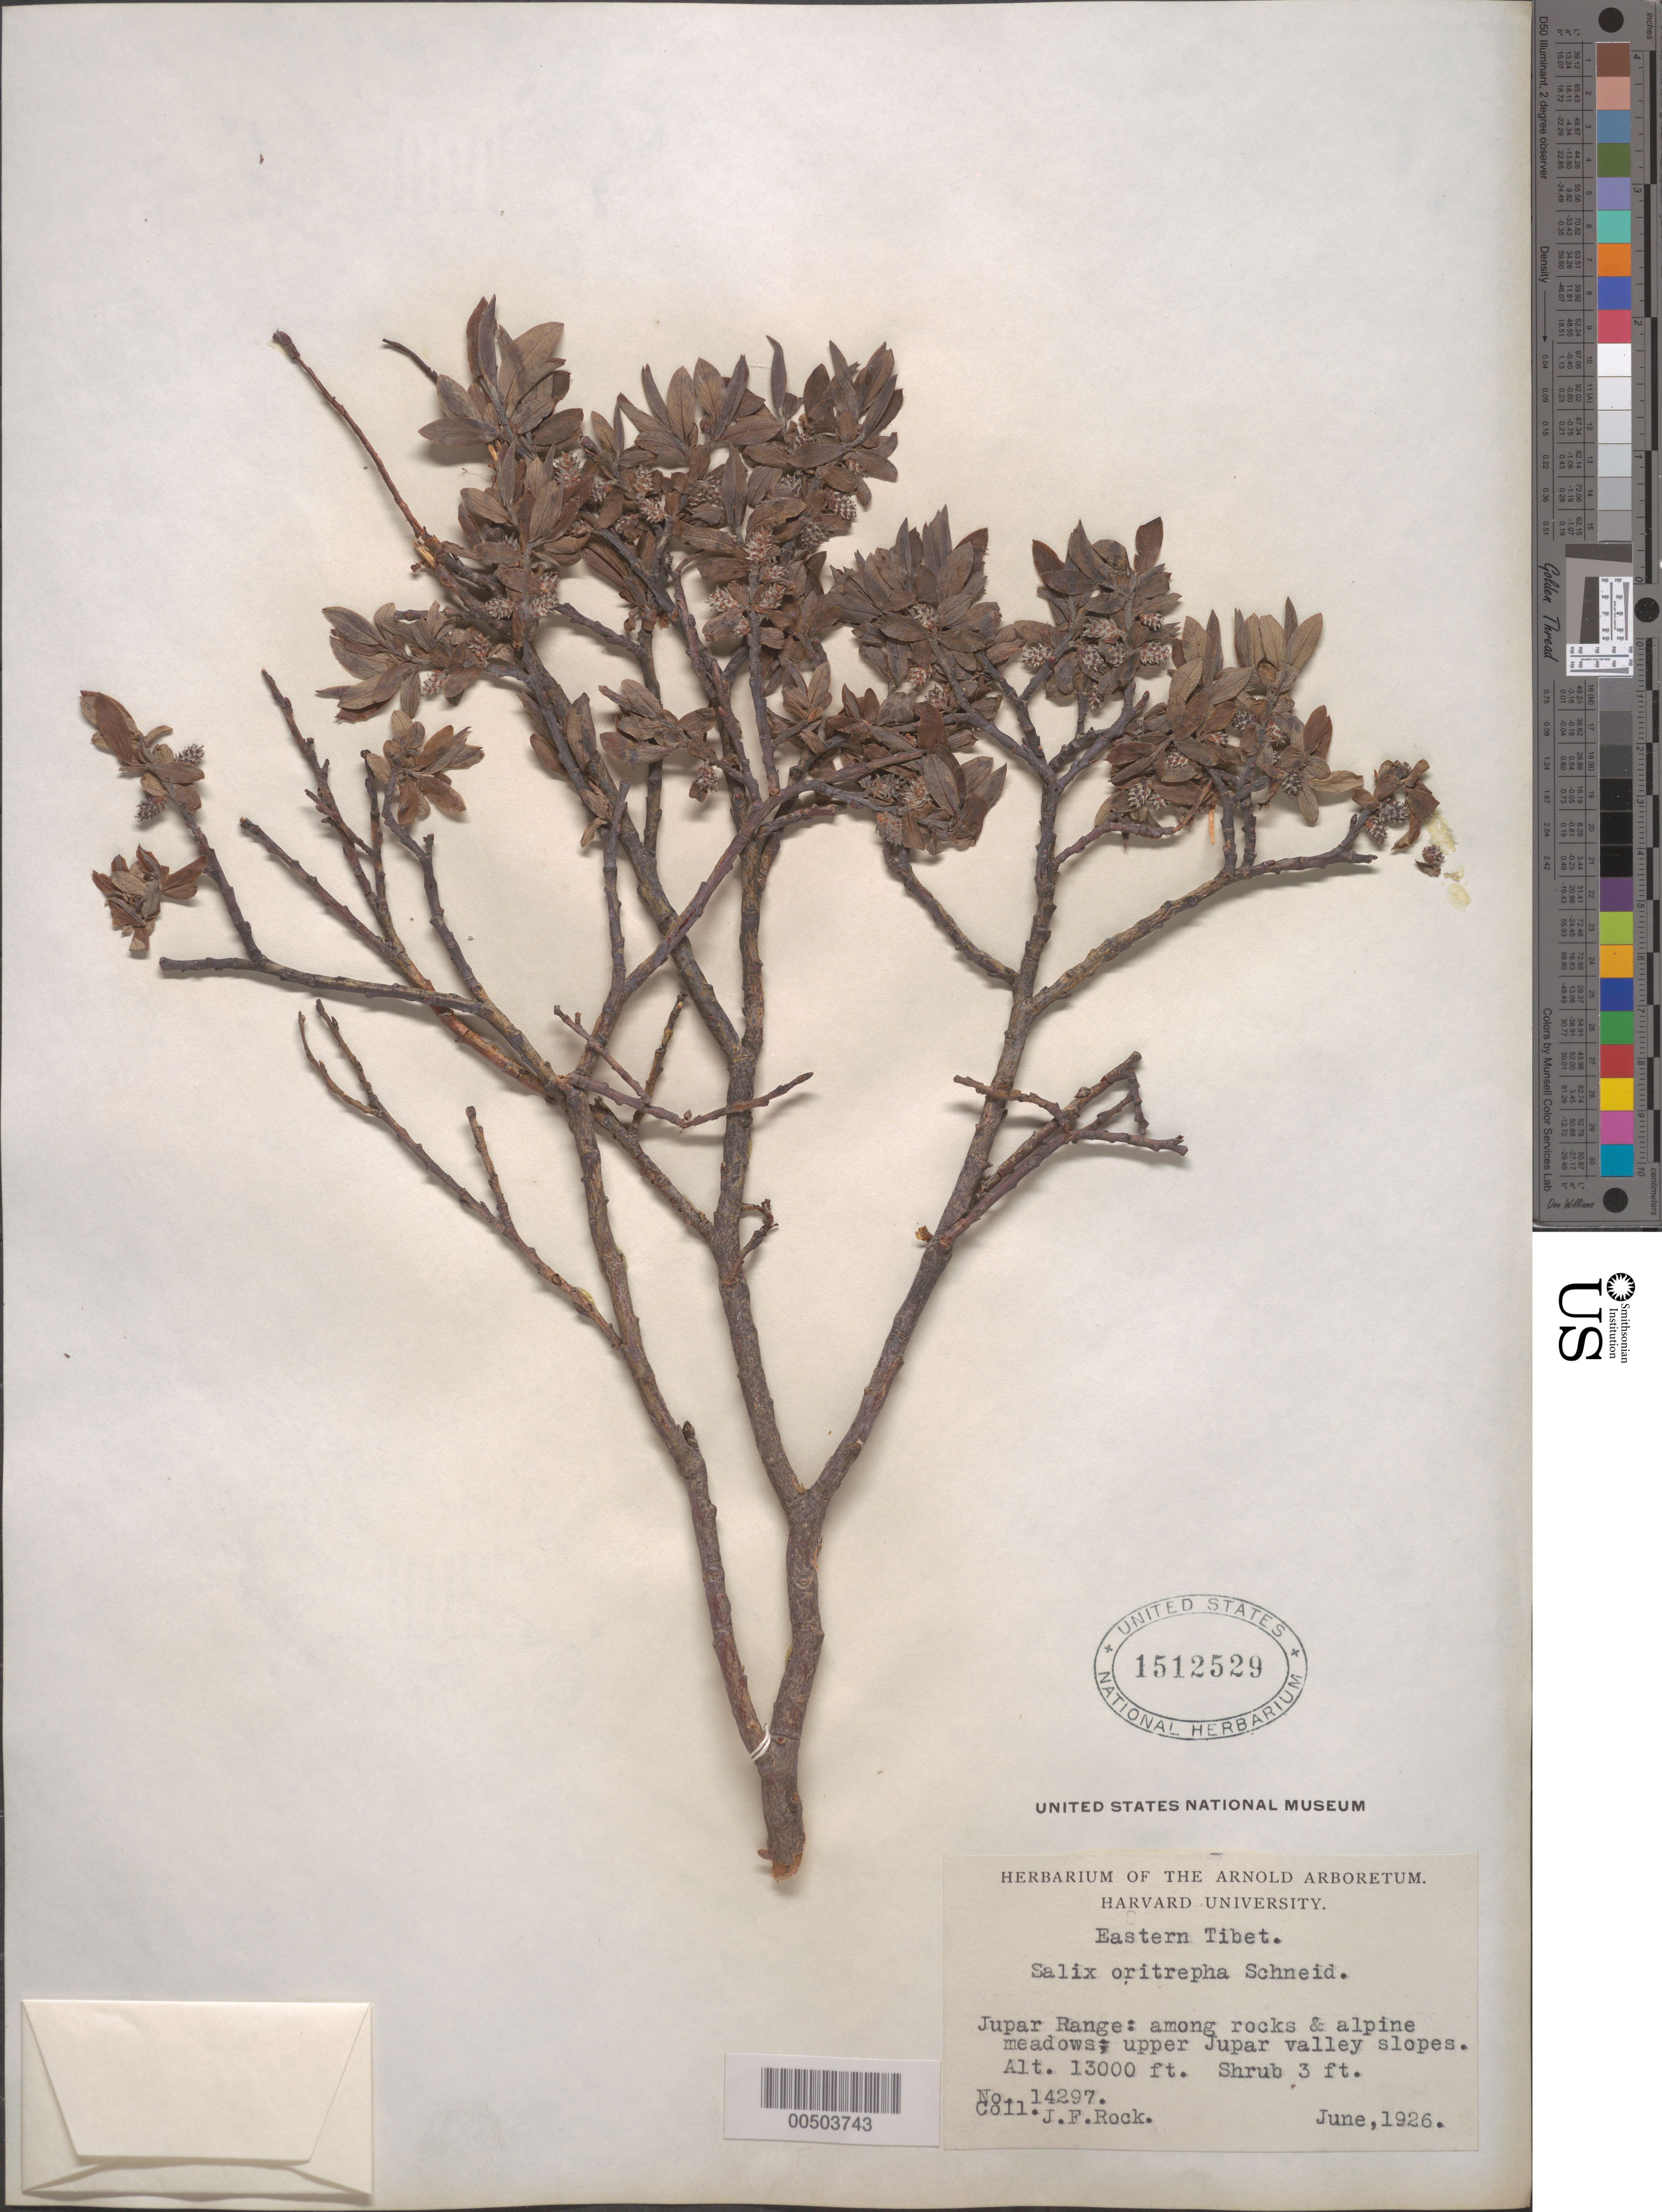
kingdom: Plantae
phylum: Tracheophyta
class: Magnoliopsida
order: Malpighiales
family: Salicaceae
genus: Salix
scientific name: Salix oritrepha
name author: C.K. Schneid.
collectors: J. F. Rock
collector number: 14297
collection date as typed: Jun 1926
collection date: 1926-06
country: China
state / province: Xizang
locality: Jupar Range: among rocks & alpine meadows; upper Jupar valley slopes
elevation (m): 3962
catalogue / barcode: US 1512529